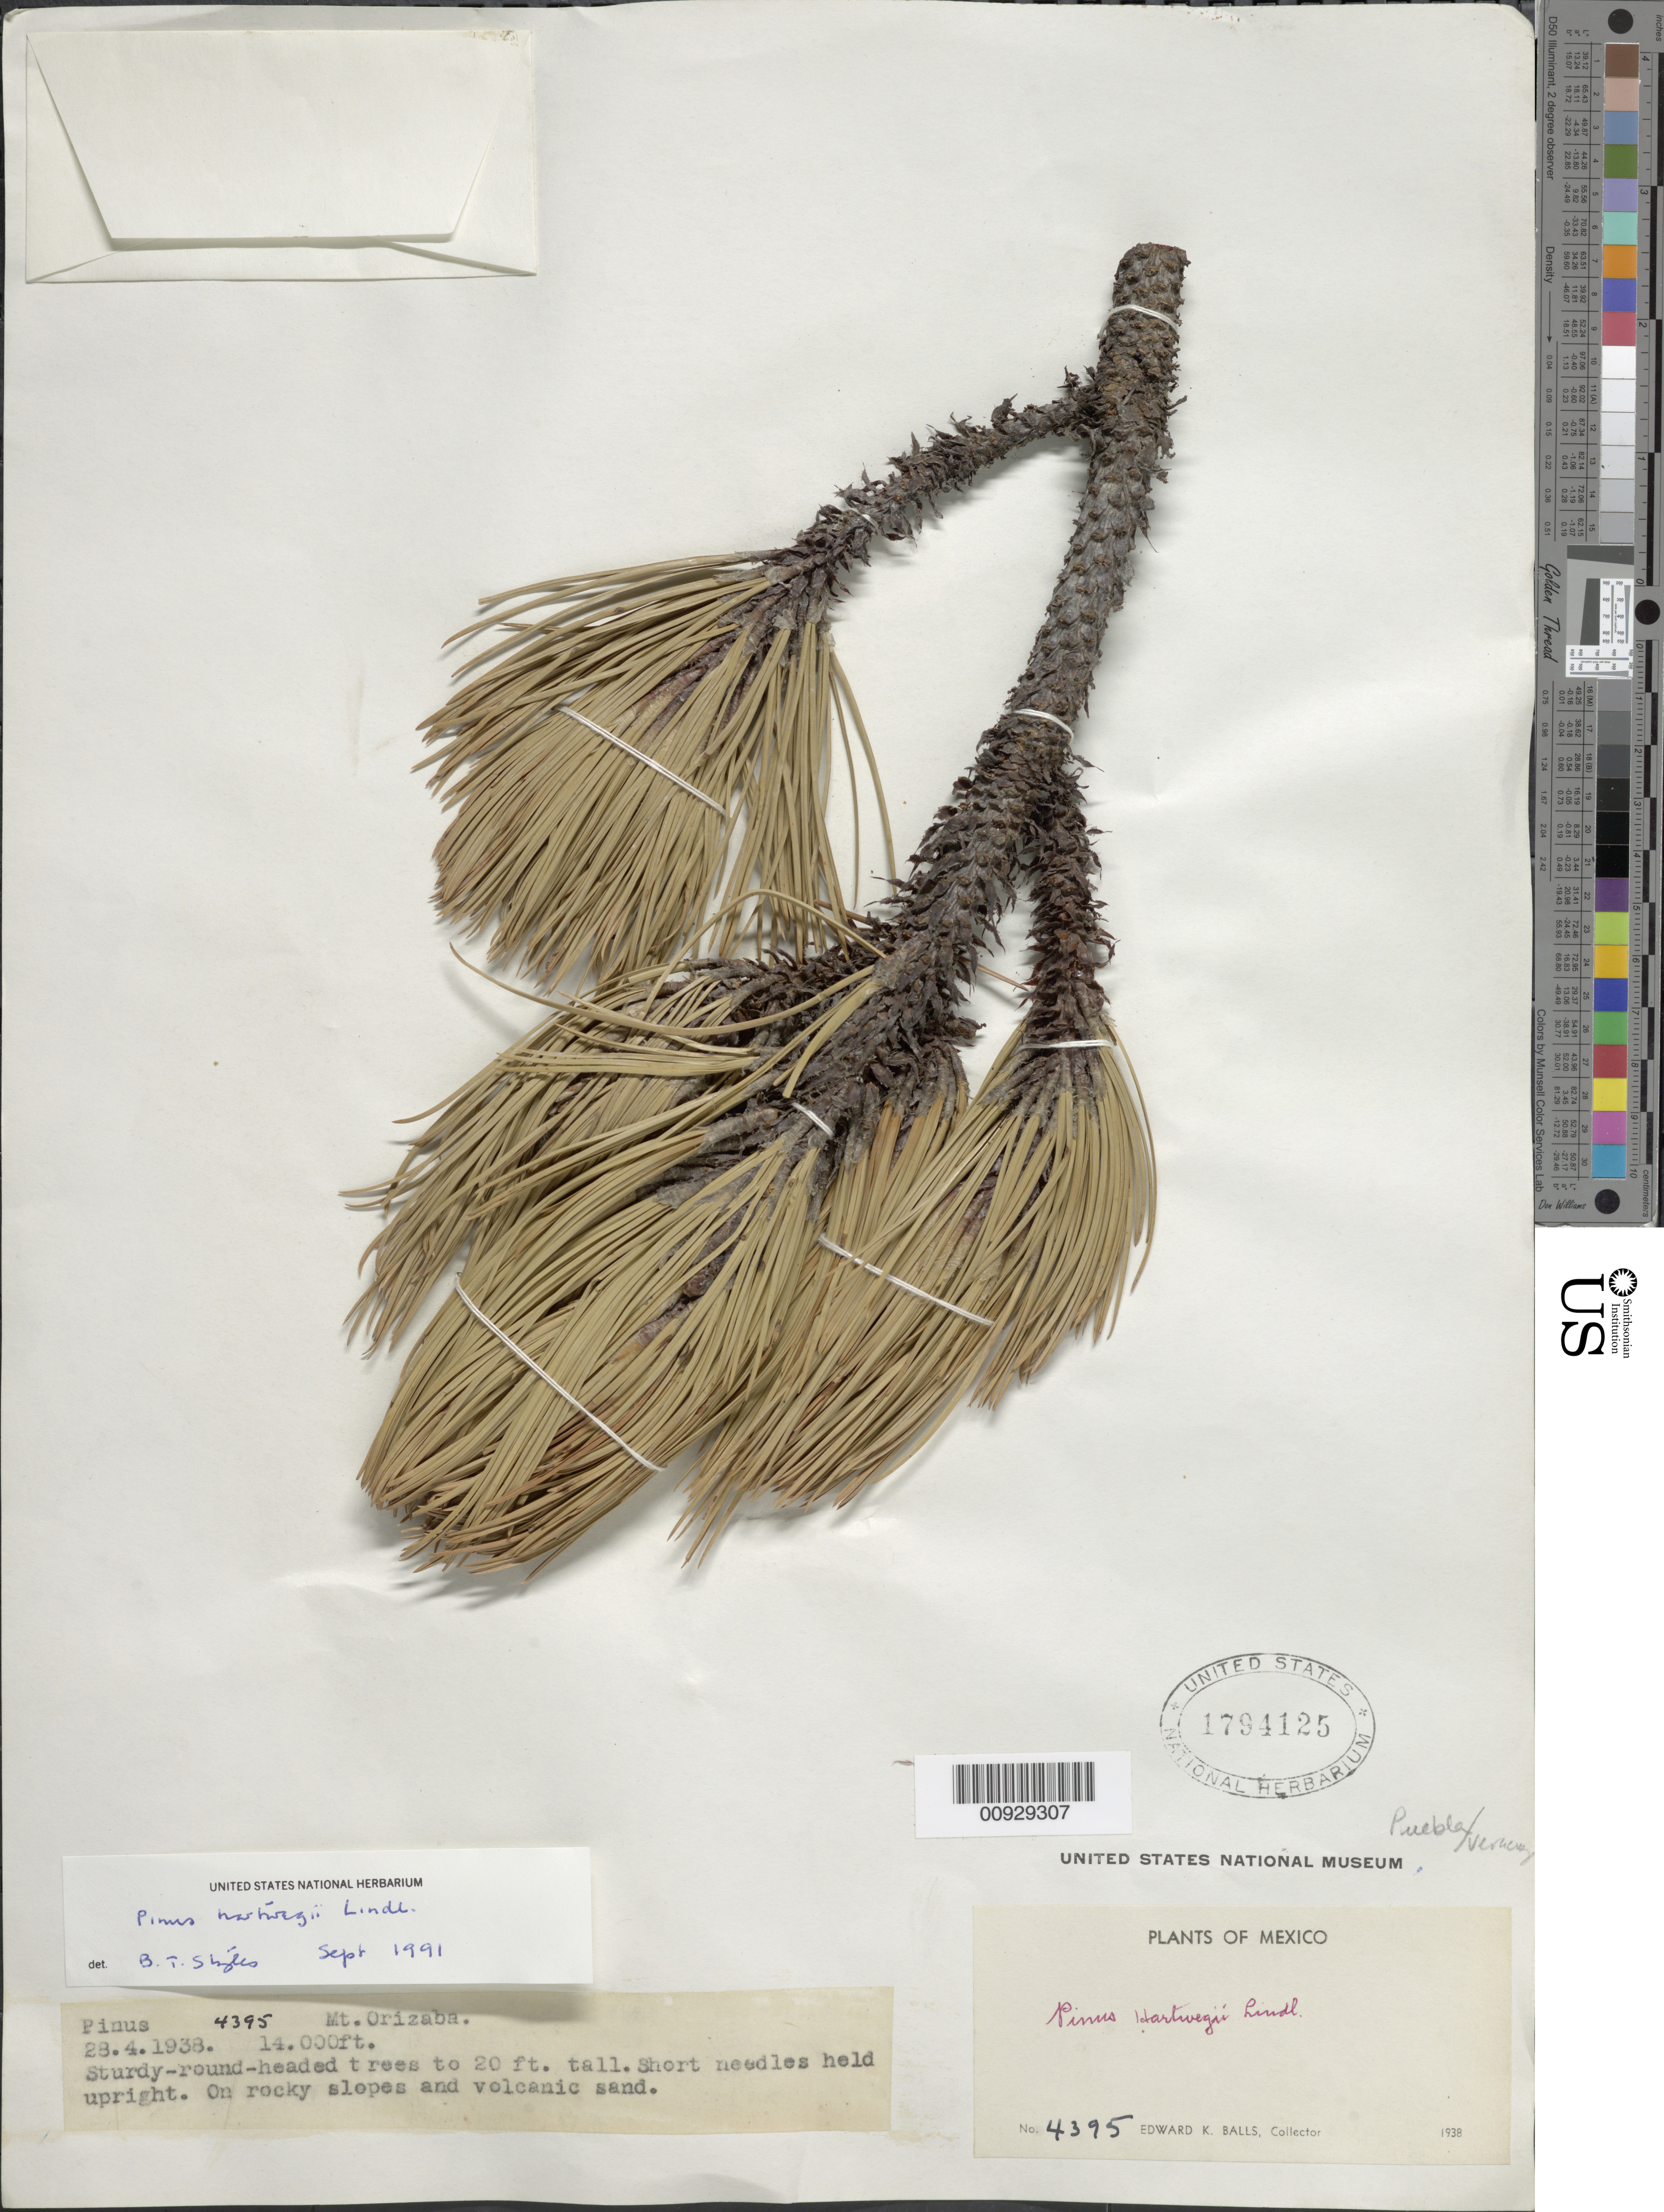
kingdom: Plantae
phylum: Tracheophyta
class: Pinopsida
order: Pinales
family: Pinaceae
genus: Pinus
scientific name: Pinus hartwegii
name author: Lindl.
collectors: E. K. Balls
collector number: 4395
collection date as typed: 28 Apr 1938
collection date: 1938-04-28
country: Mexico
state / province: Puebla / Veracruz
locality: Mt. Orizaba.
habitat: On rocky slopes and volcanic sand.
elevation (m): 4267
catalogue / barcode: US 1794125